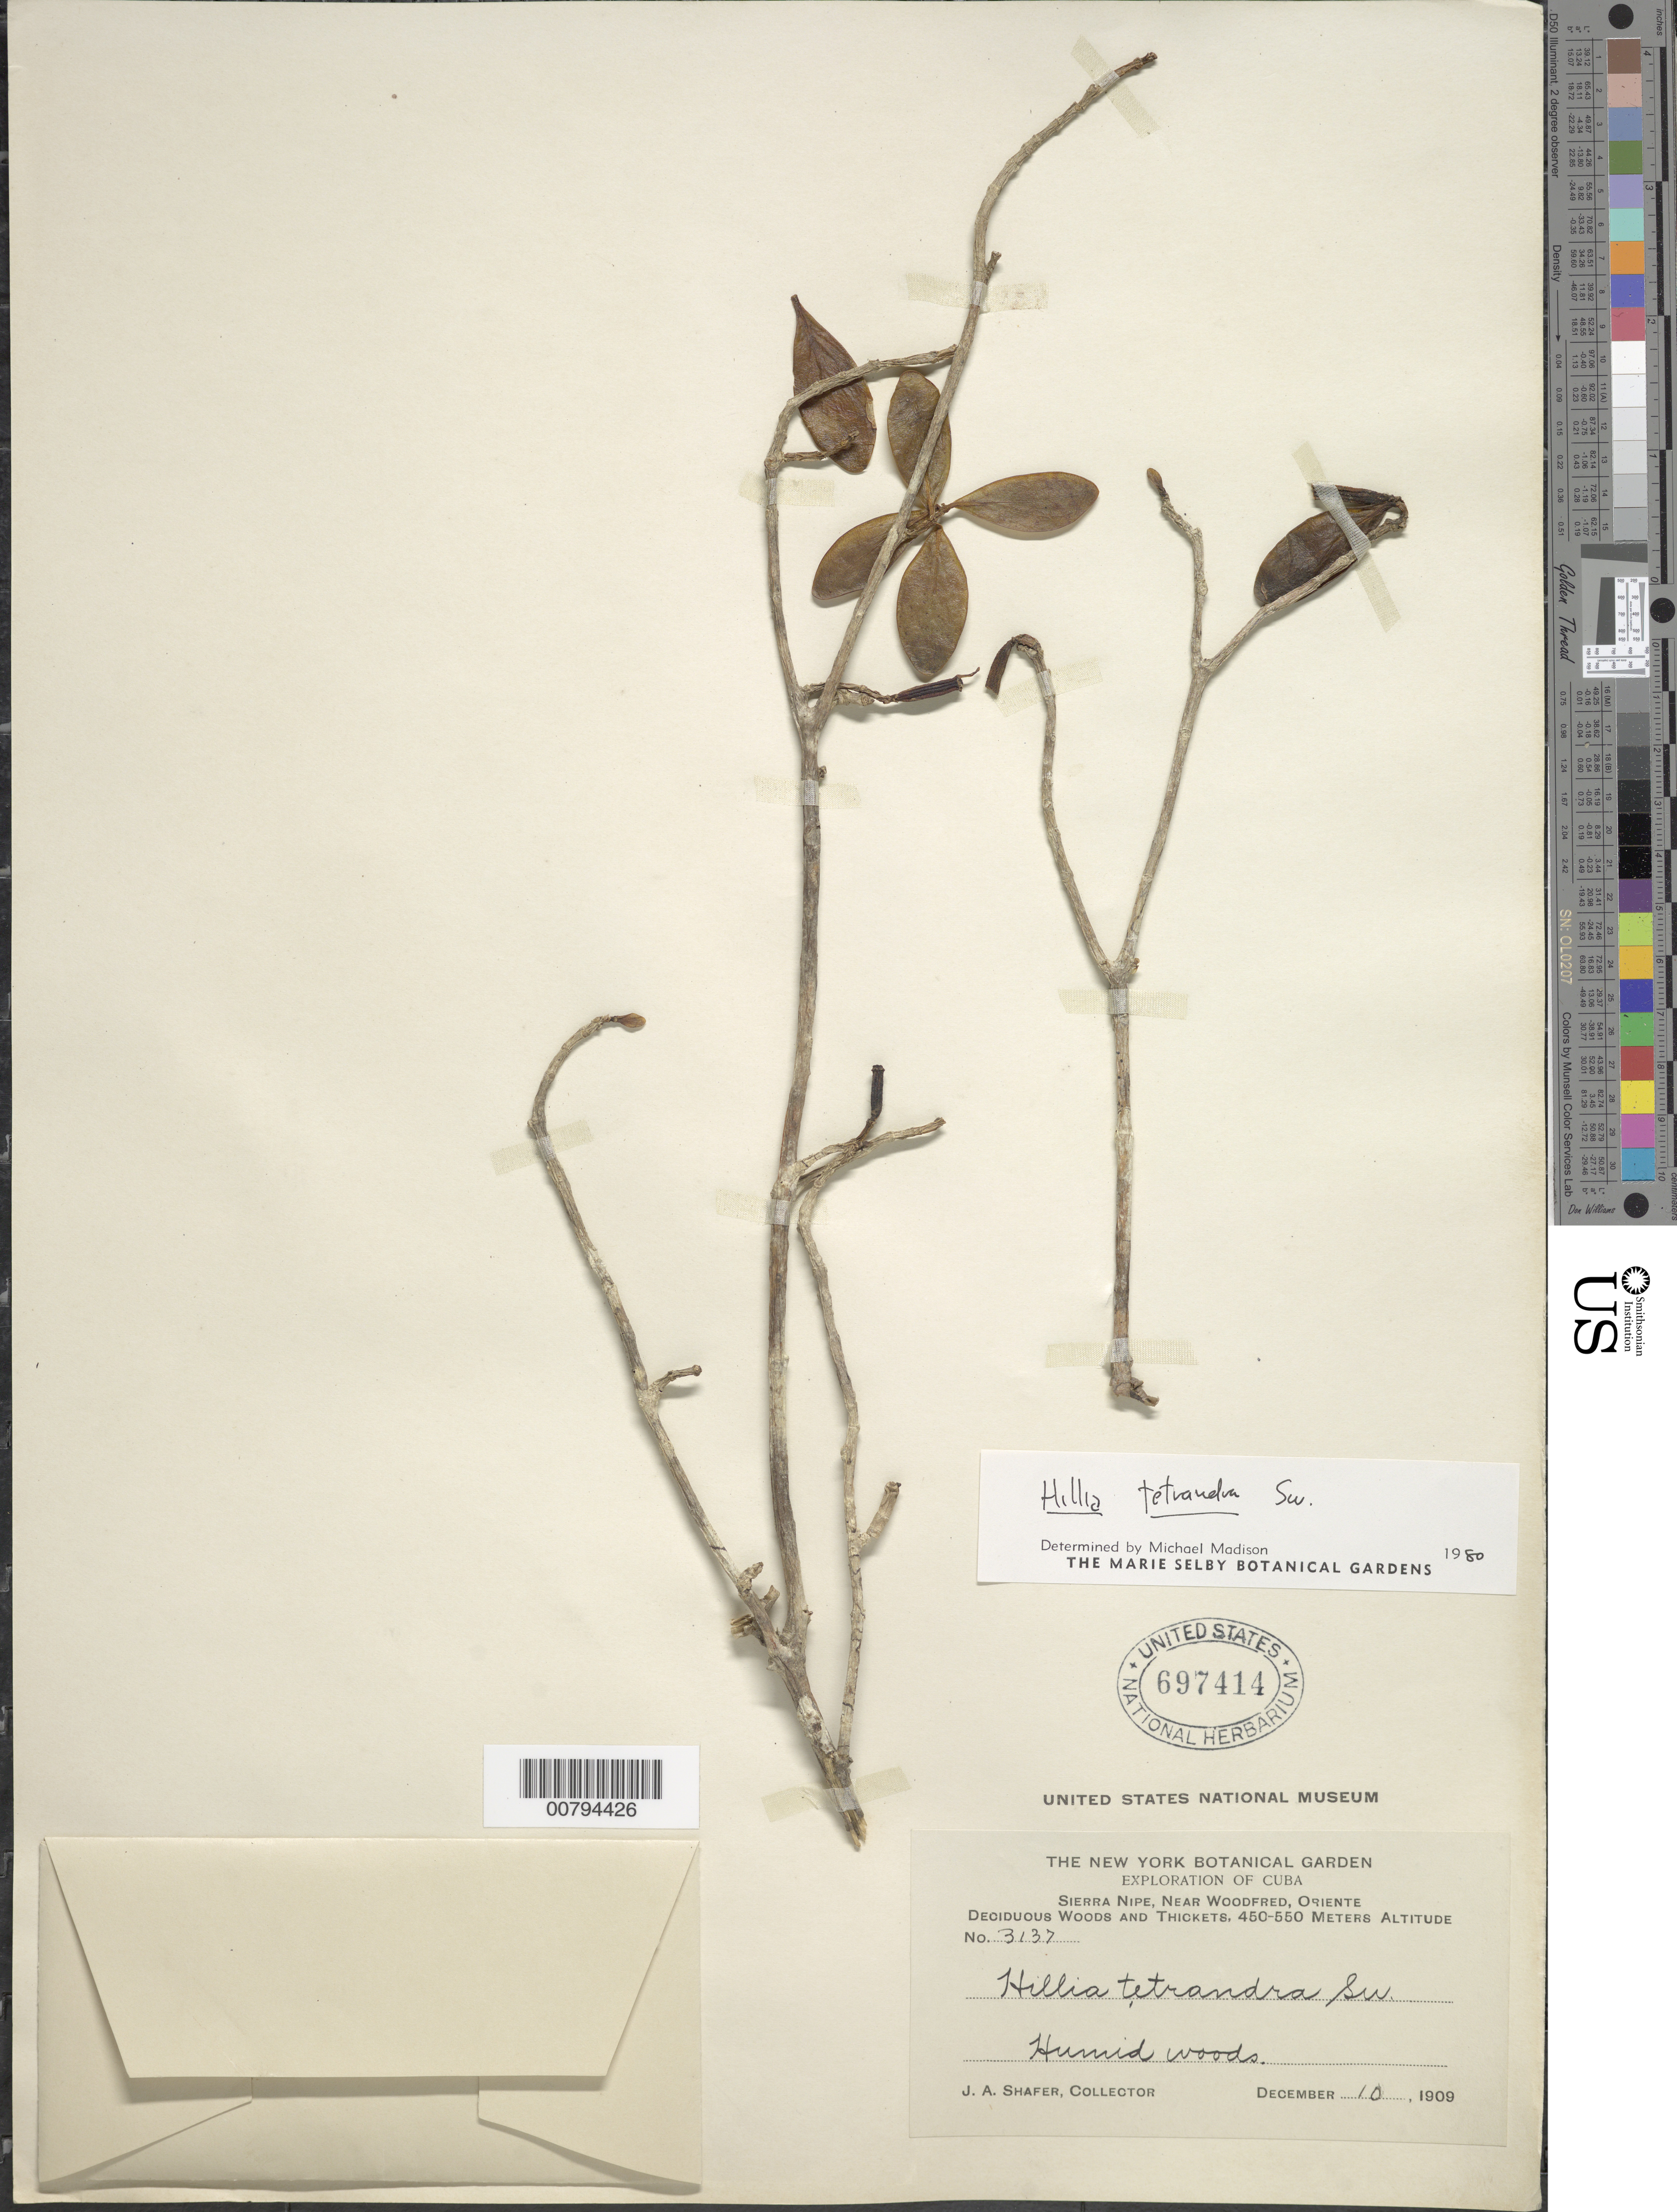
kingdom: Plantae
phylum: Tracheophyta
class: Magnoliopsida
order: Gentianales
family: Rubiaceae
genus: Hillia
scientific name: Hillia tetrandra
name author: Sw.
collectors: J. A. Shafer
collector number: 3137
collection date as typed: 10 Dec 1909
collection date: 1909-12-10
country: Cuba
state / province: Oriente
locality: Sierra Nipe, near Woodfred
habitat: Deciduous humid woods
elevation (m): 450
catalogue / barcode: US 697414